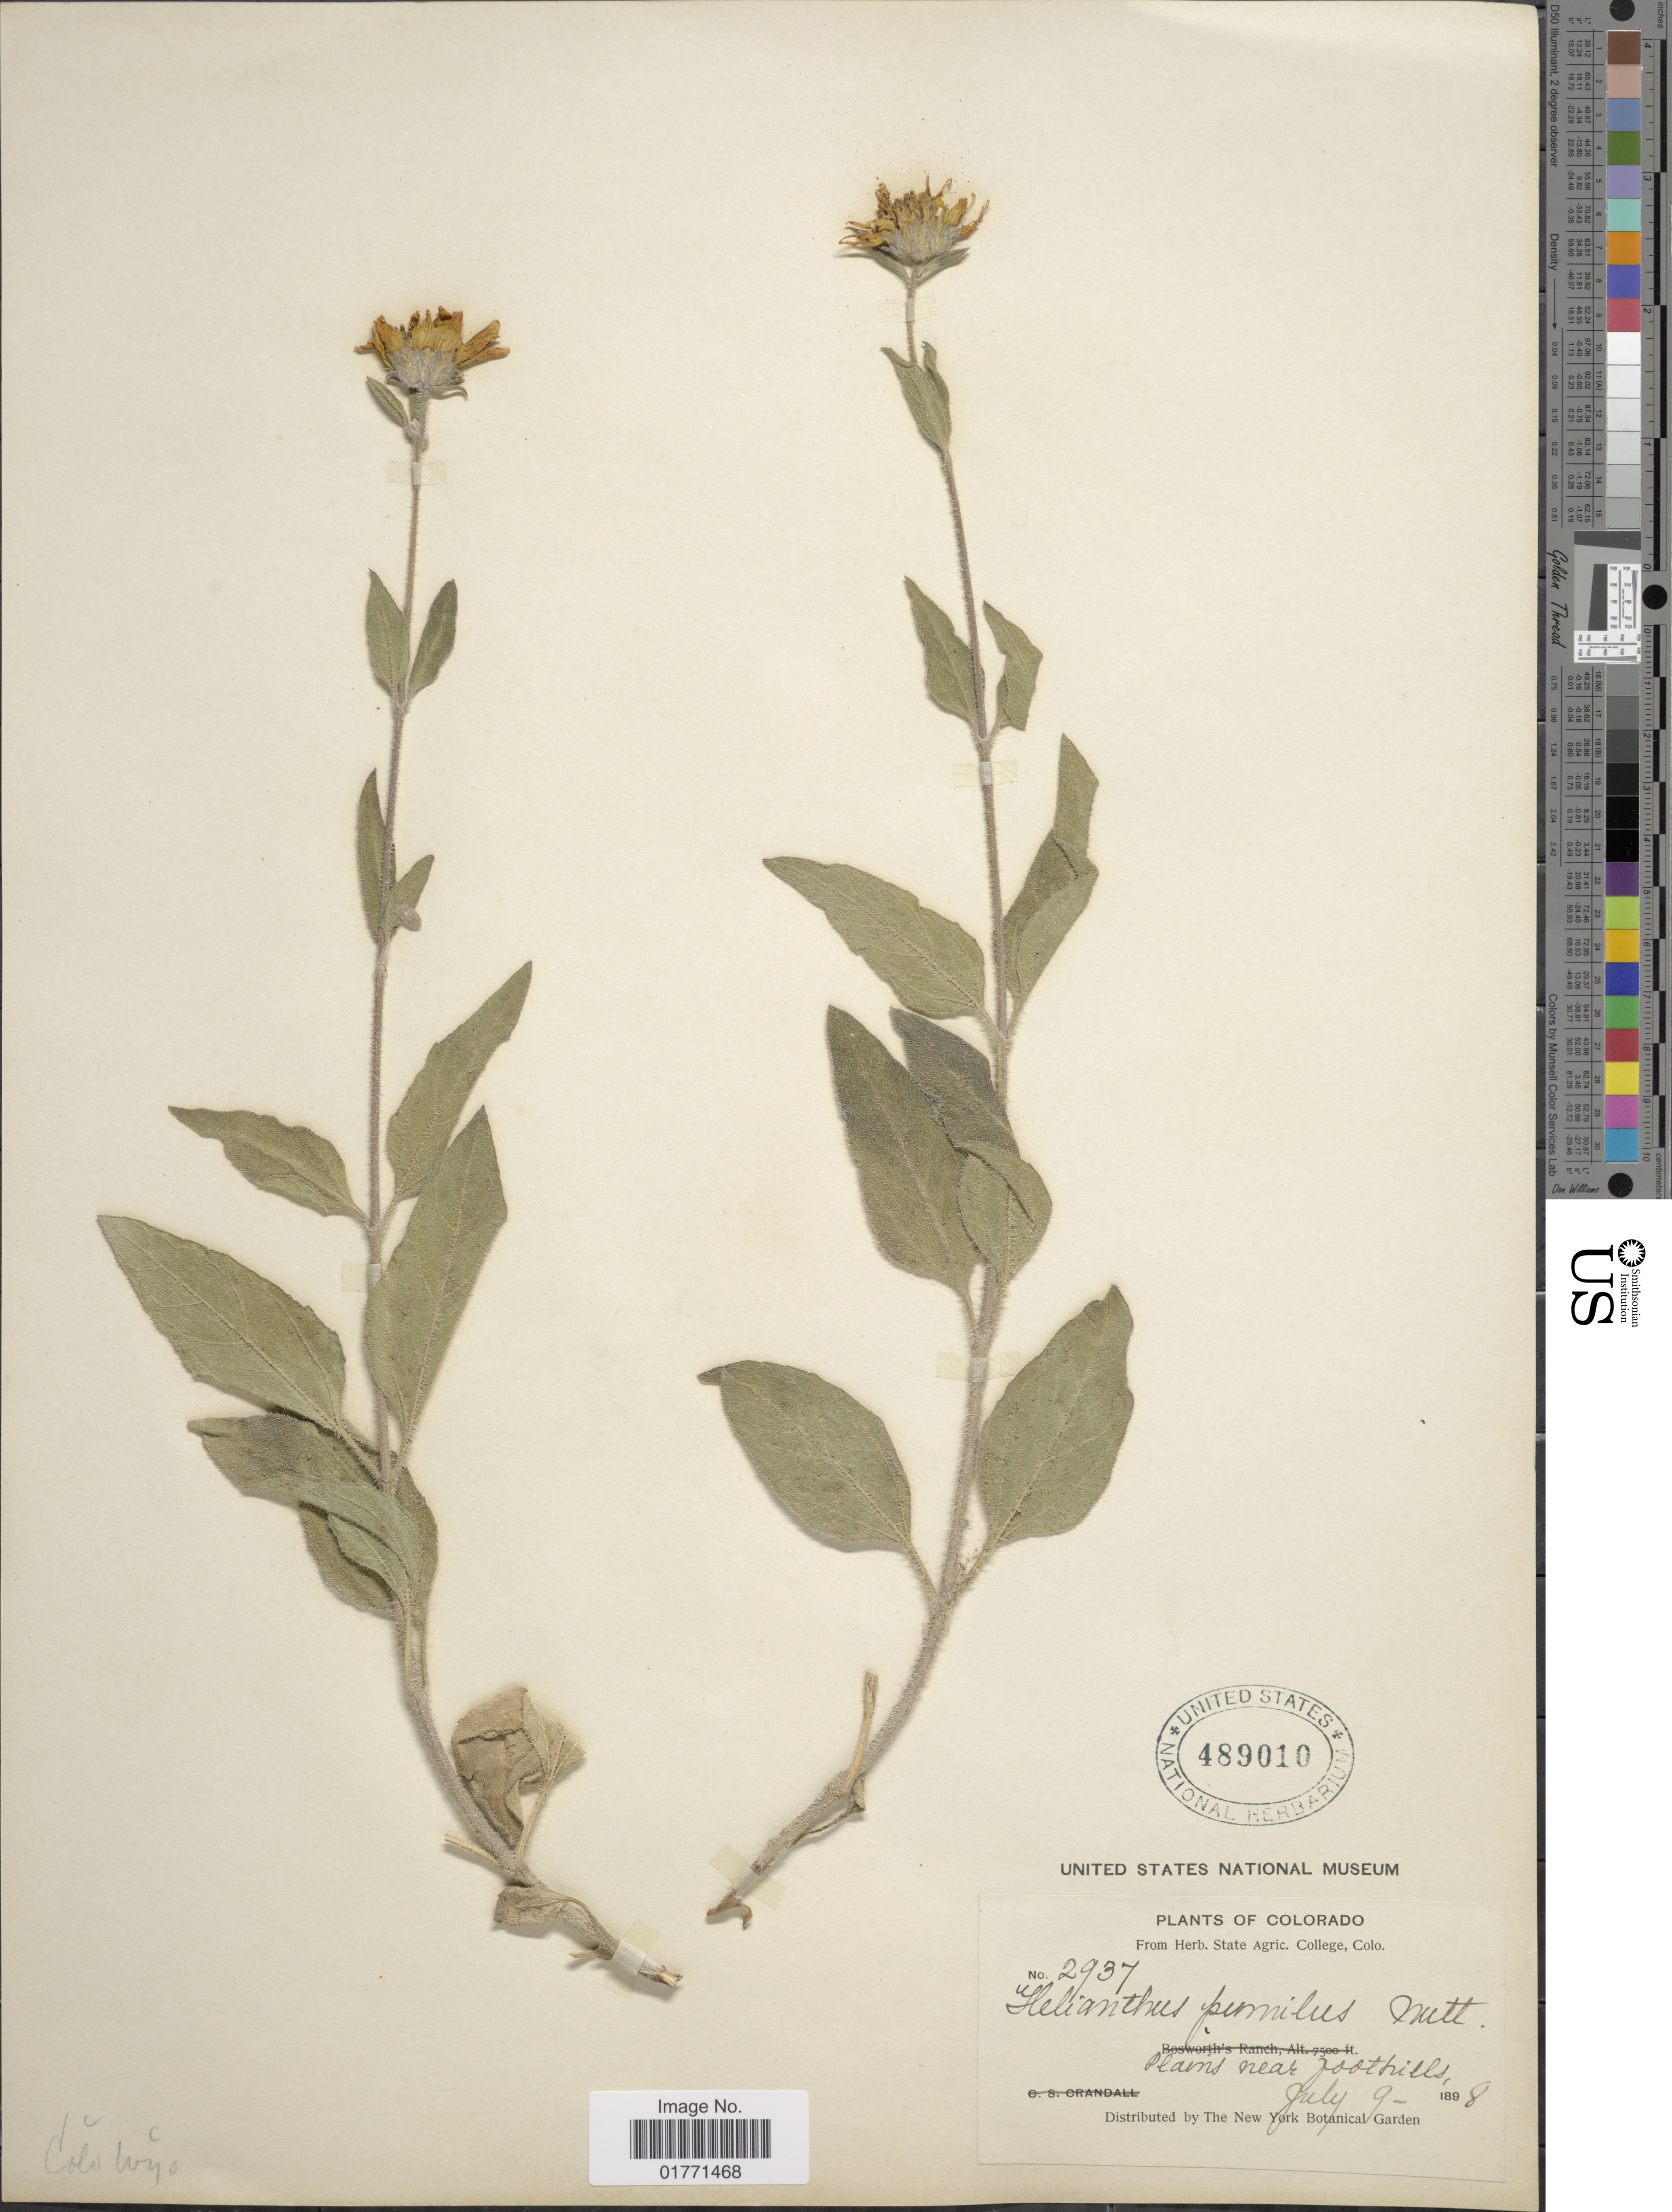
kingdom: Plantae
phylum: Tracheophyta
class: Magnoliopsida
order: Asterales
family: Asteraceae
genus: Helianthus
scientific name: Helianthus pumilis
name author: Nutt.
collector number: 2937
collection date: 1898-07-09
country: United States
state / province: Colorado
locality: Colorado. Plains near Foothills.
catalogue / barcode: US 489010